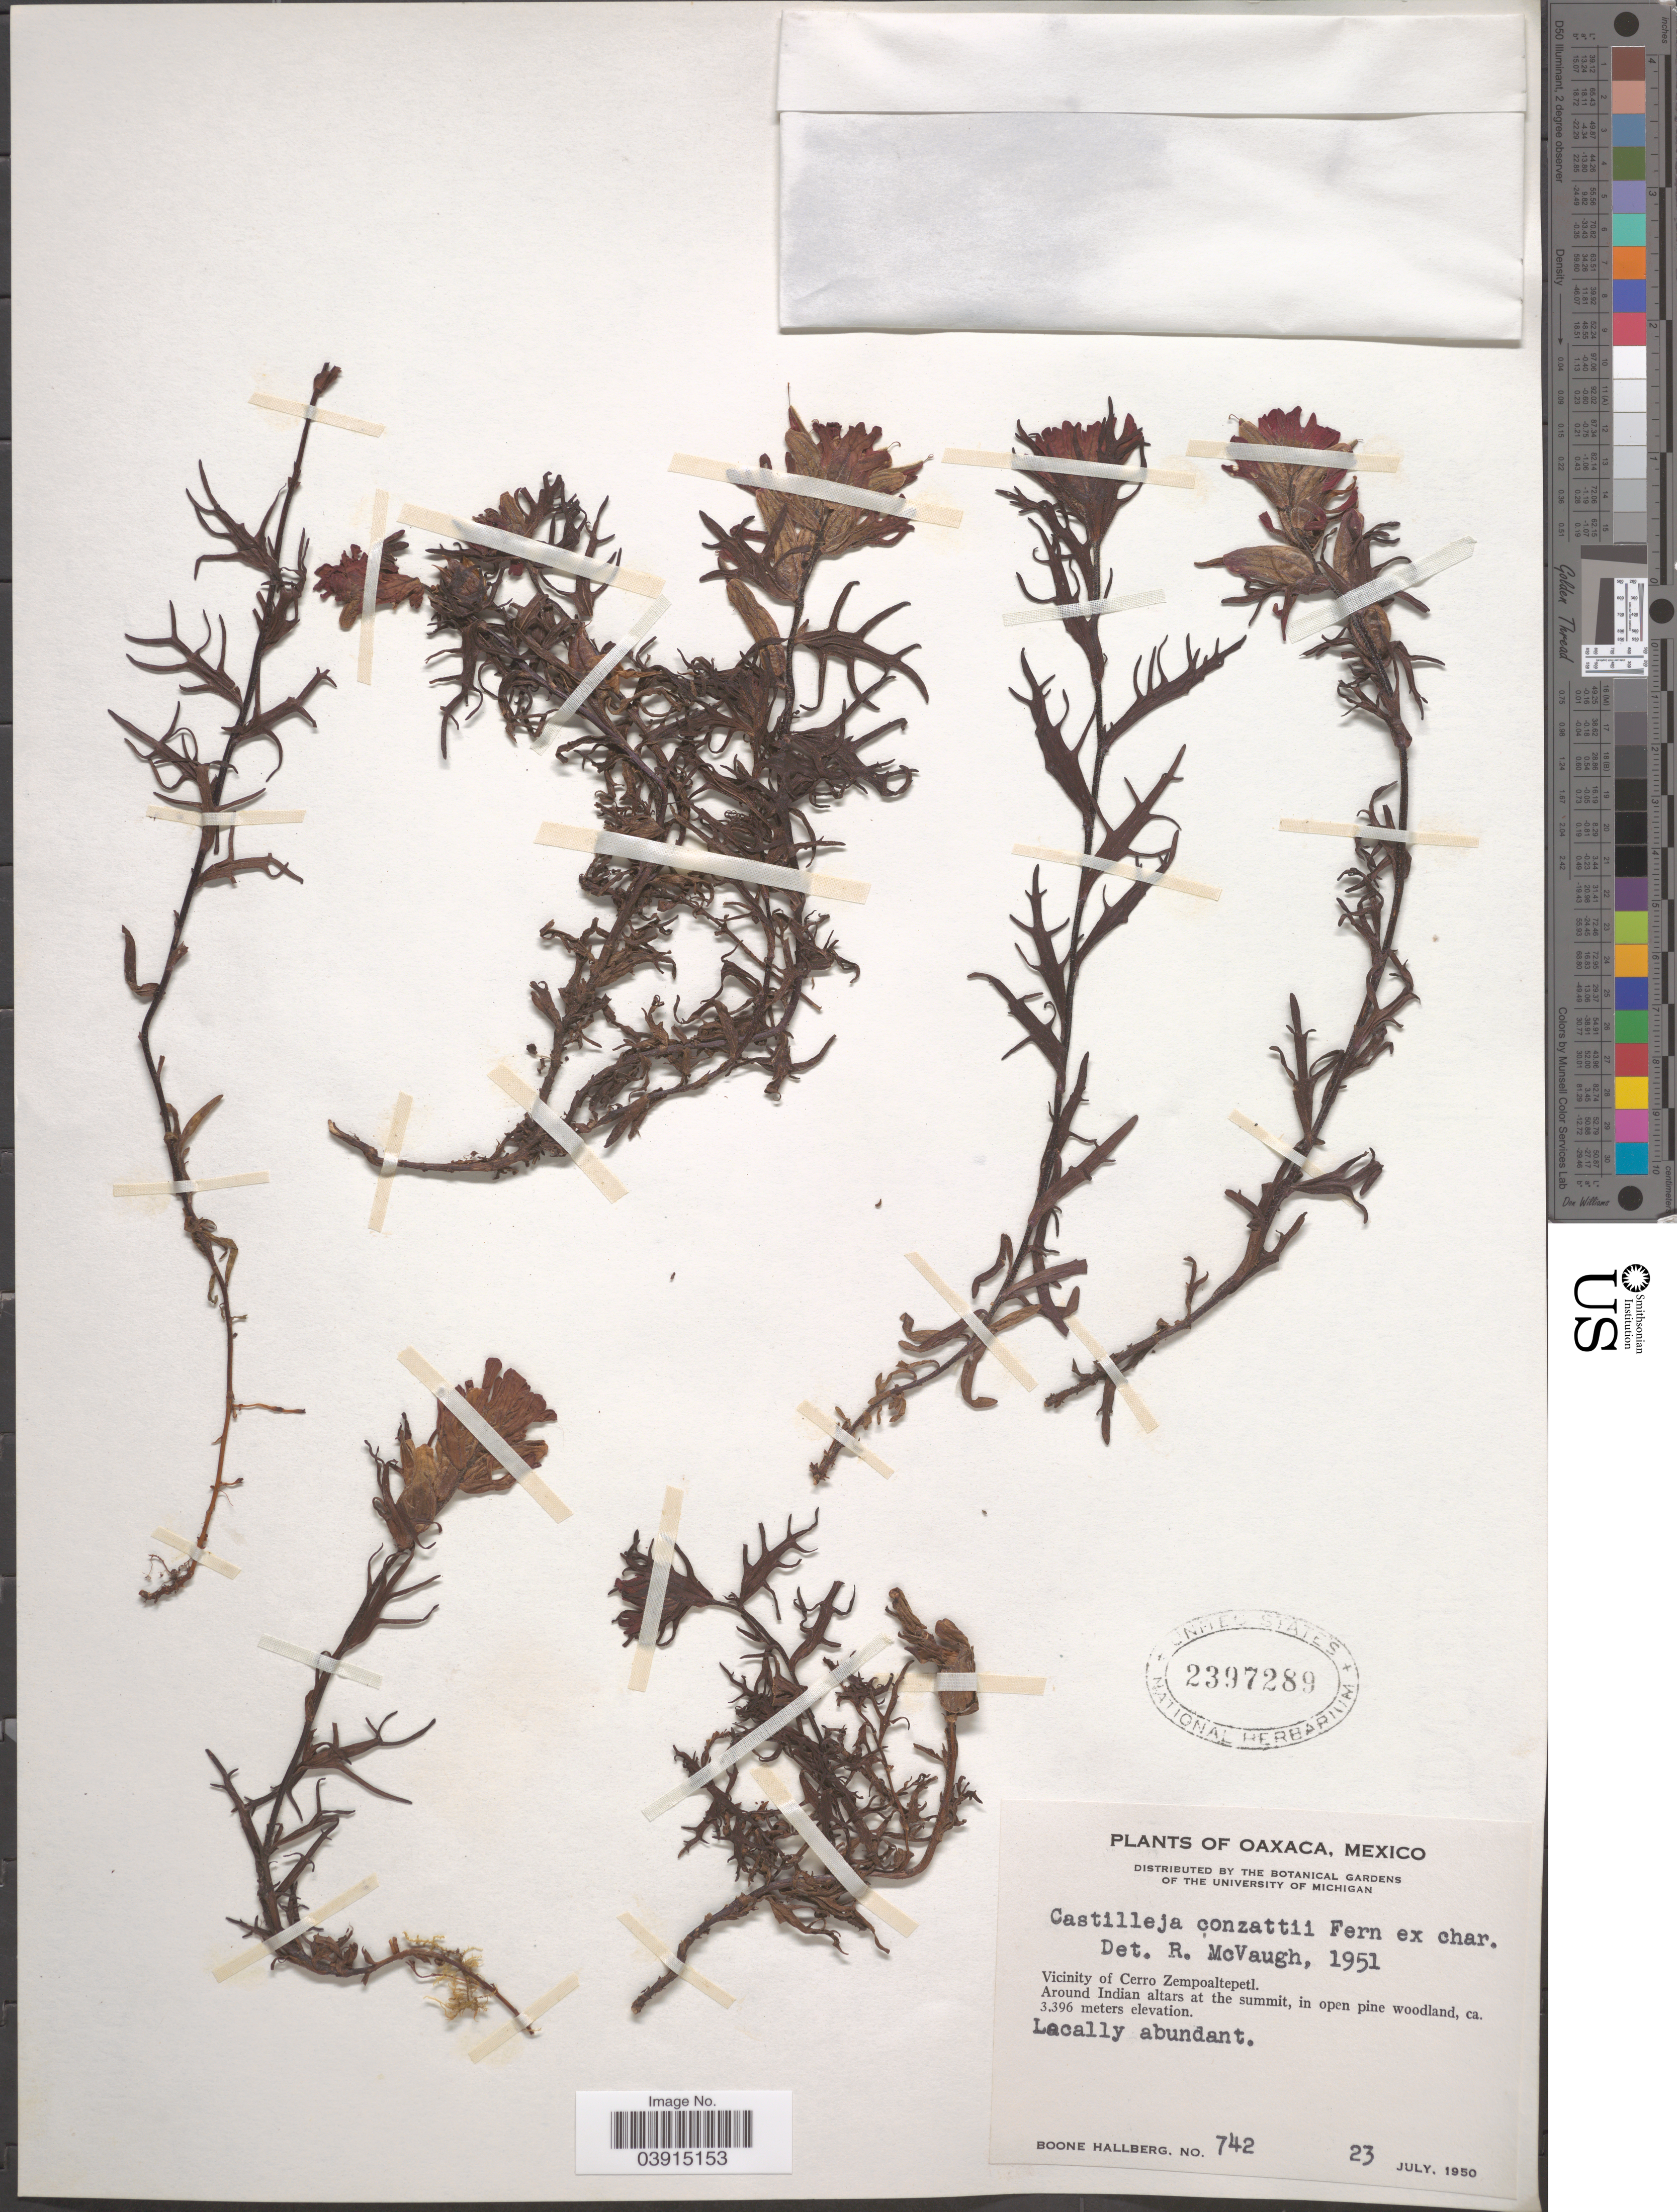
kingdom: Plantae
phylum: Tracheophyta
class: Magnoliopsida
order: Lamiales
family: Orobanchaceae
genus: Castilleja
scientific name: Castilleja conzattii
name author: Fernald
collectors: B. Hallberg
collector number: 742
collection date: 1950-07-23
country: Mexico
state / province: Oaxaca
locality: Vicinity of Cerro Zempoaltepetl. Around Indian altars at the summit, in open pine woodland.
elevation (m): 3396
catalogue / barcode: US 2397289